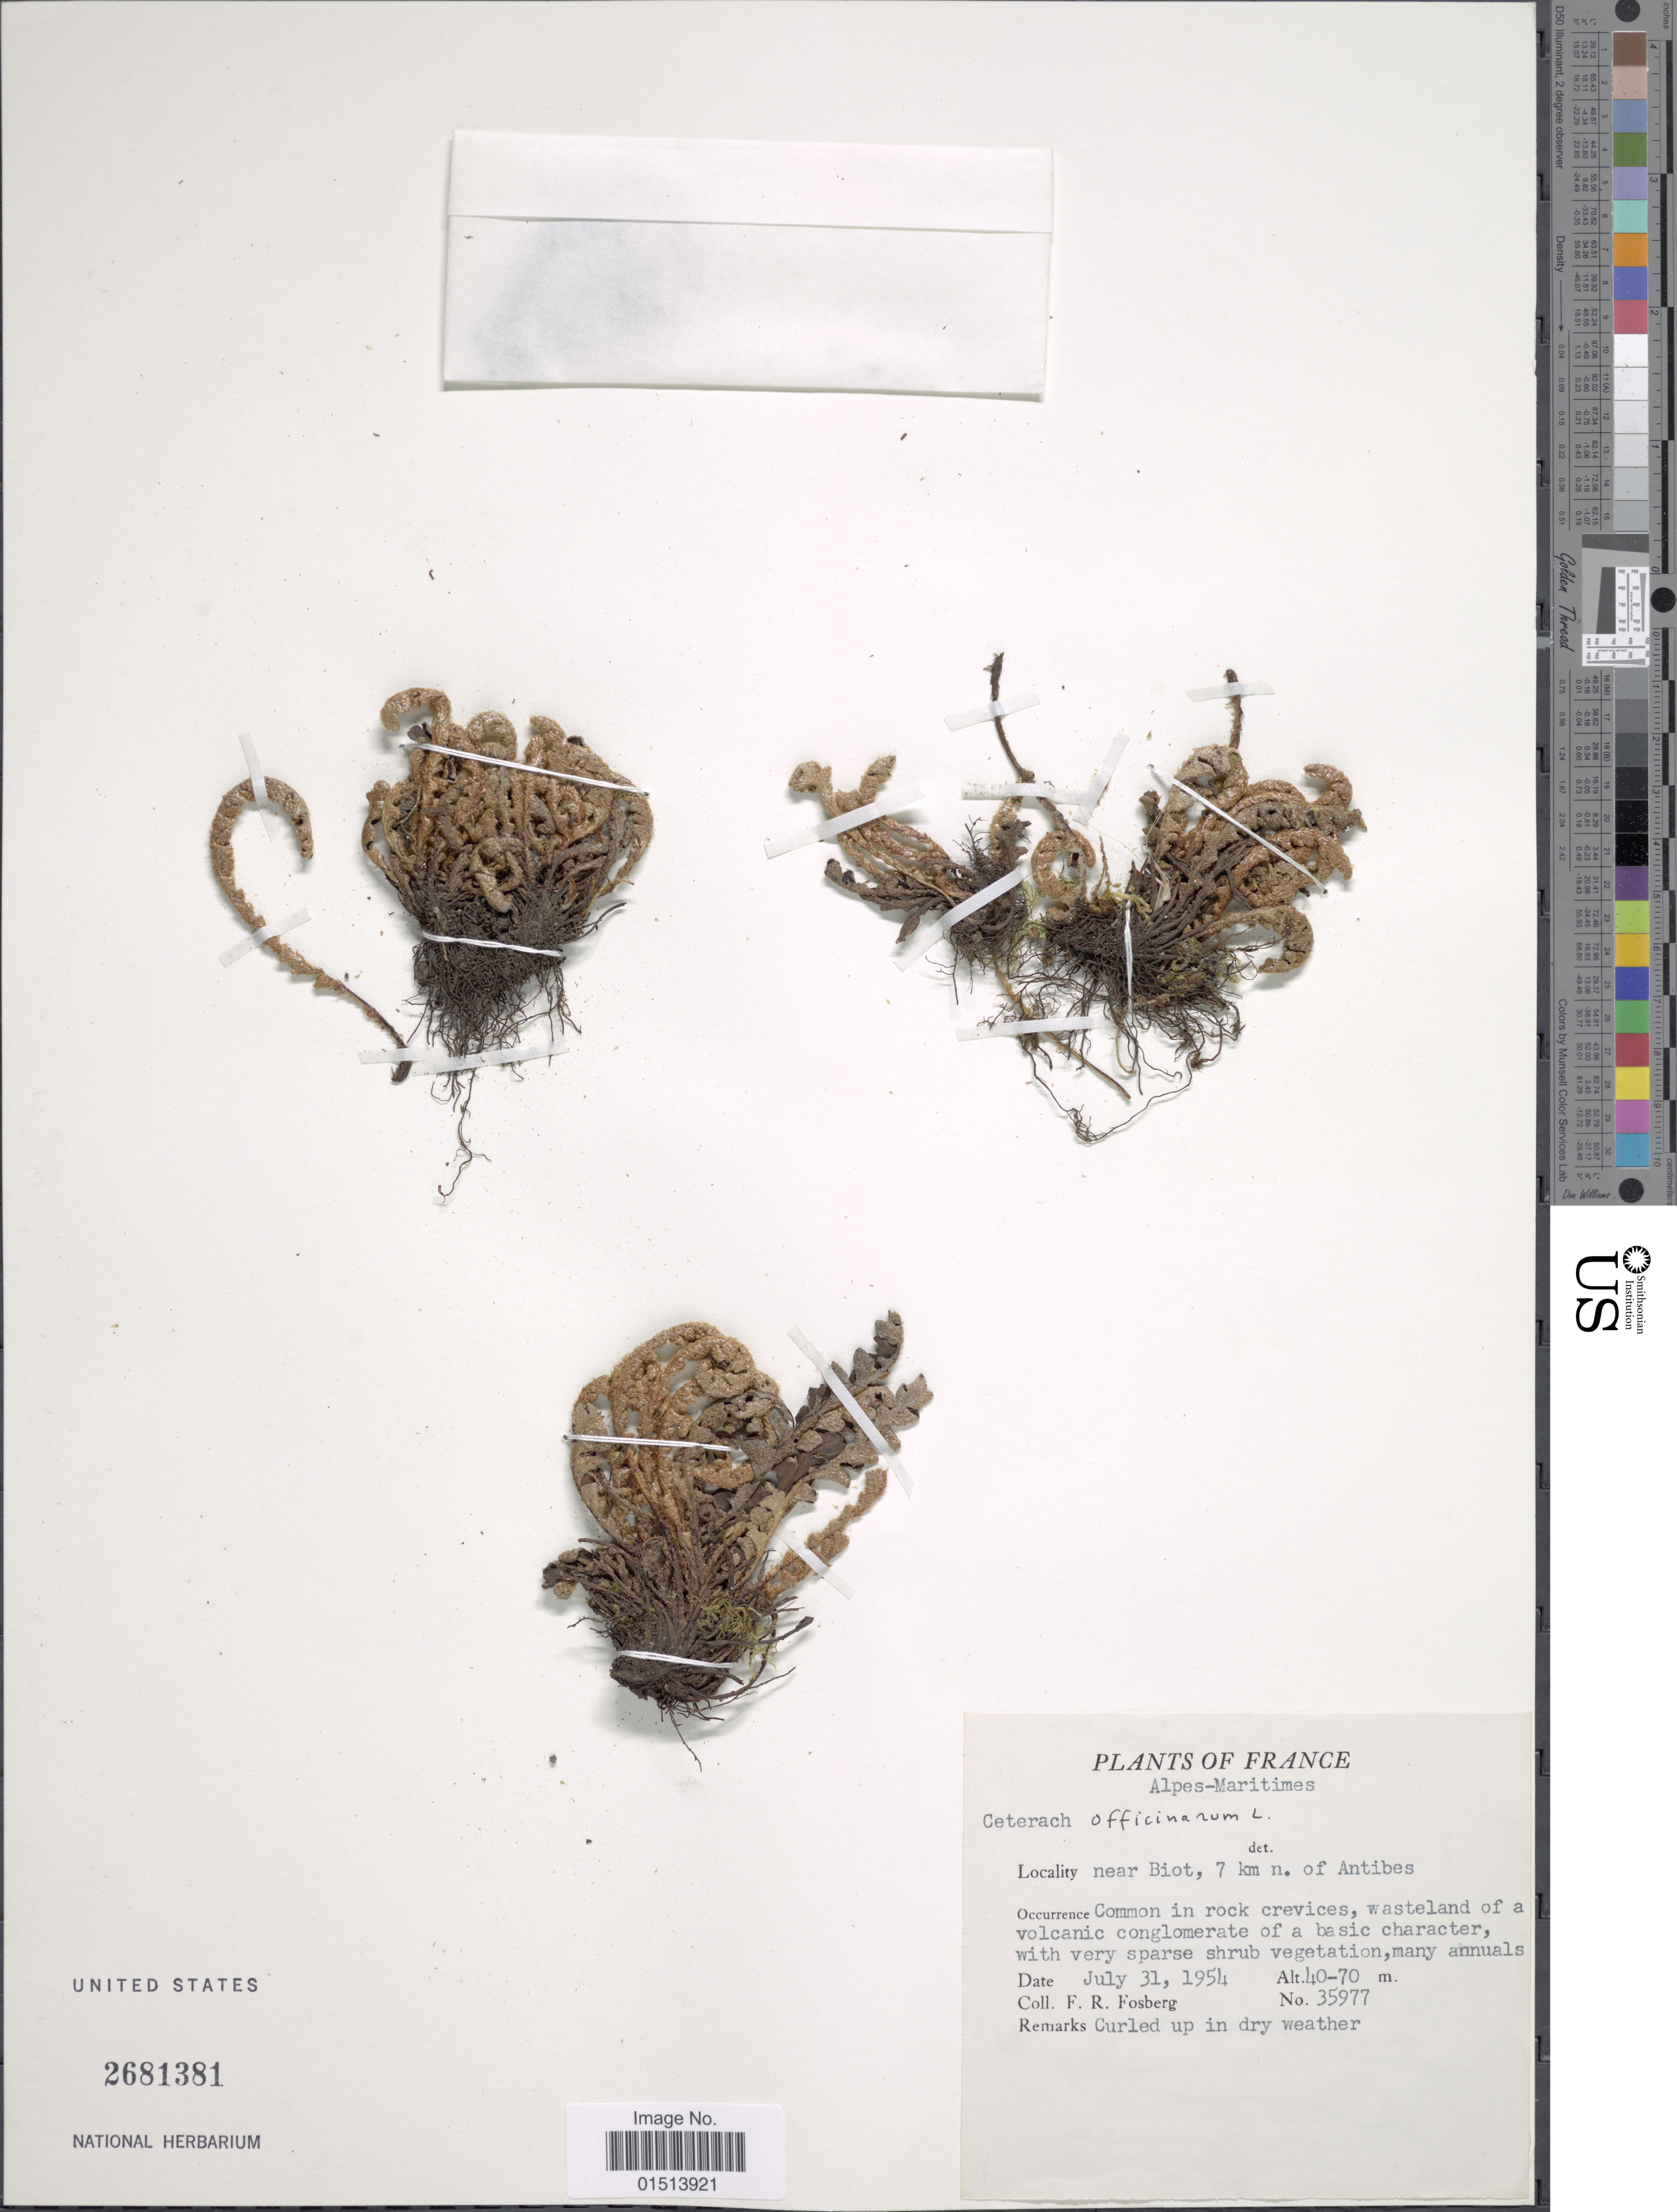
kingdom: Plantae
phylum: Tracheophyta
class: Polypodiopsida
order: Polypodiales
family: Aspleniaceae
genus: Asplenium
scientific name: Asplenium officinarum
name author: DC.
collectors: F. R. Fosberg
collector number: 35977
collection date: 1954-07-31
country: France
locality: France, near Biot, 7 km n. of Antibes. Alpes-Maritimes.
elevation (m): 40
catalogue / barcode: US 2681381